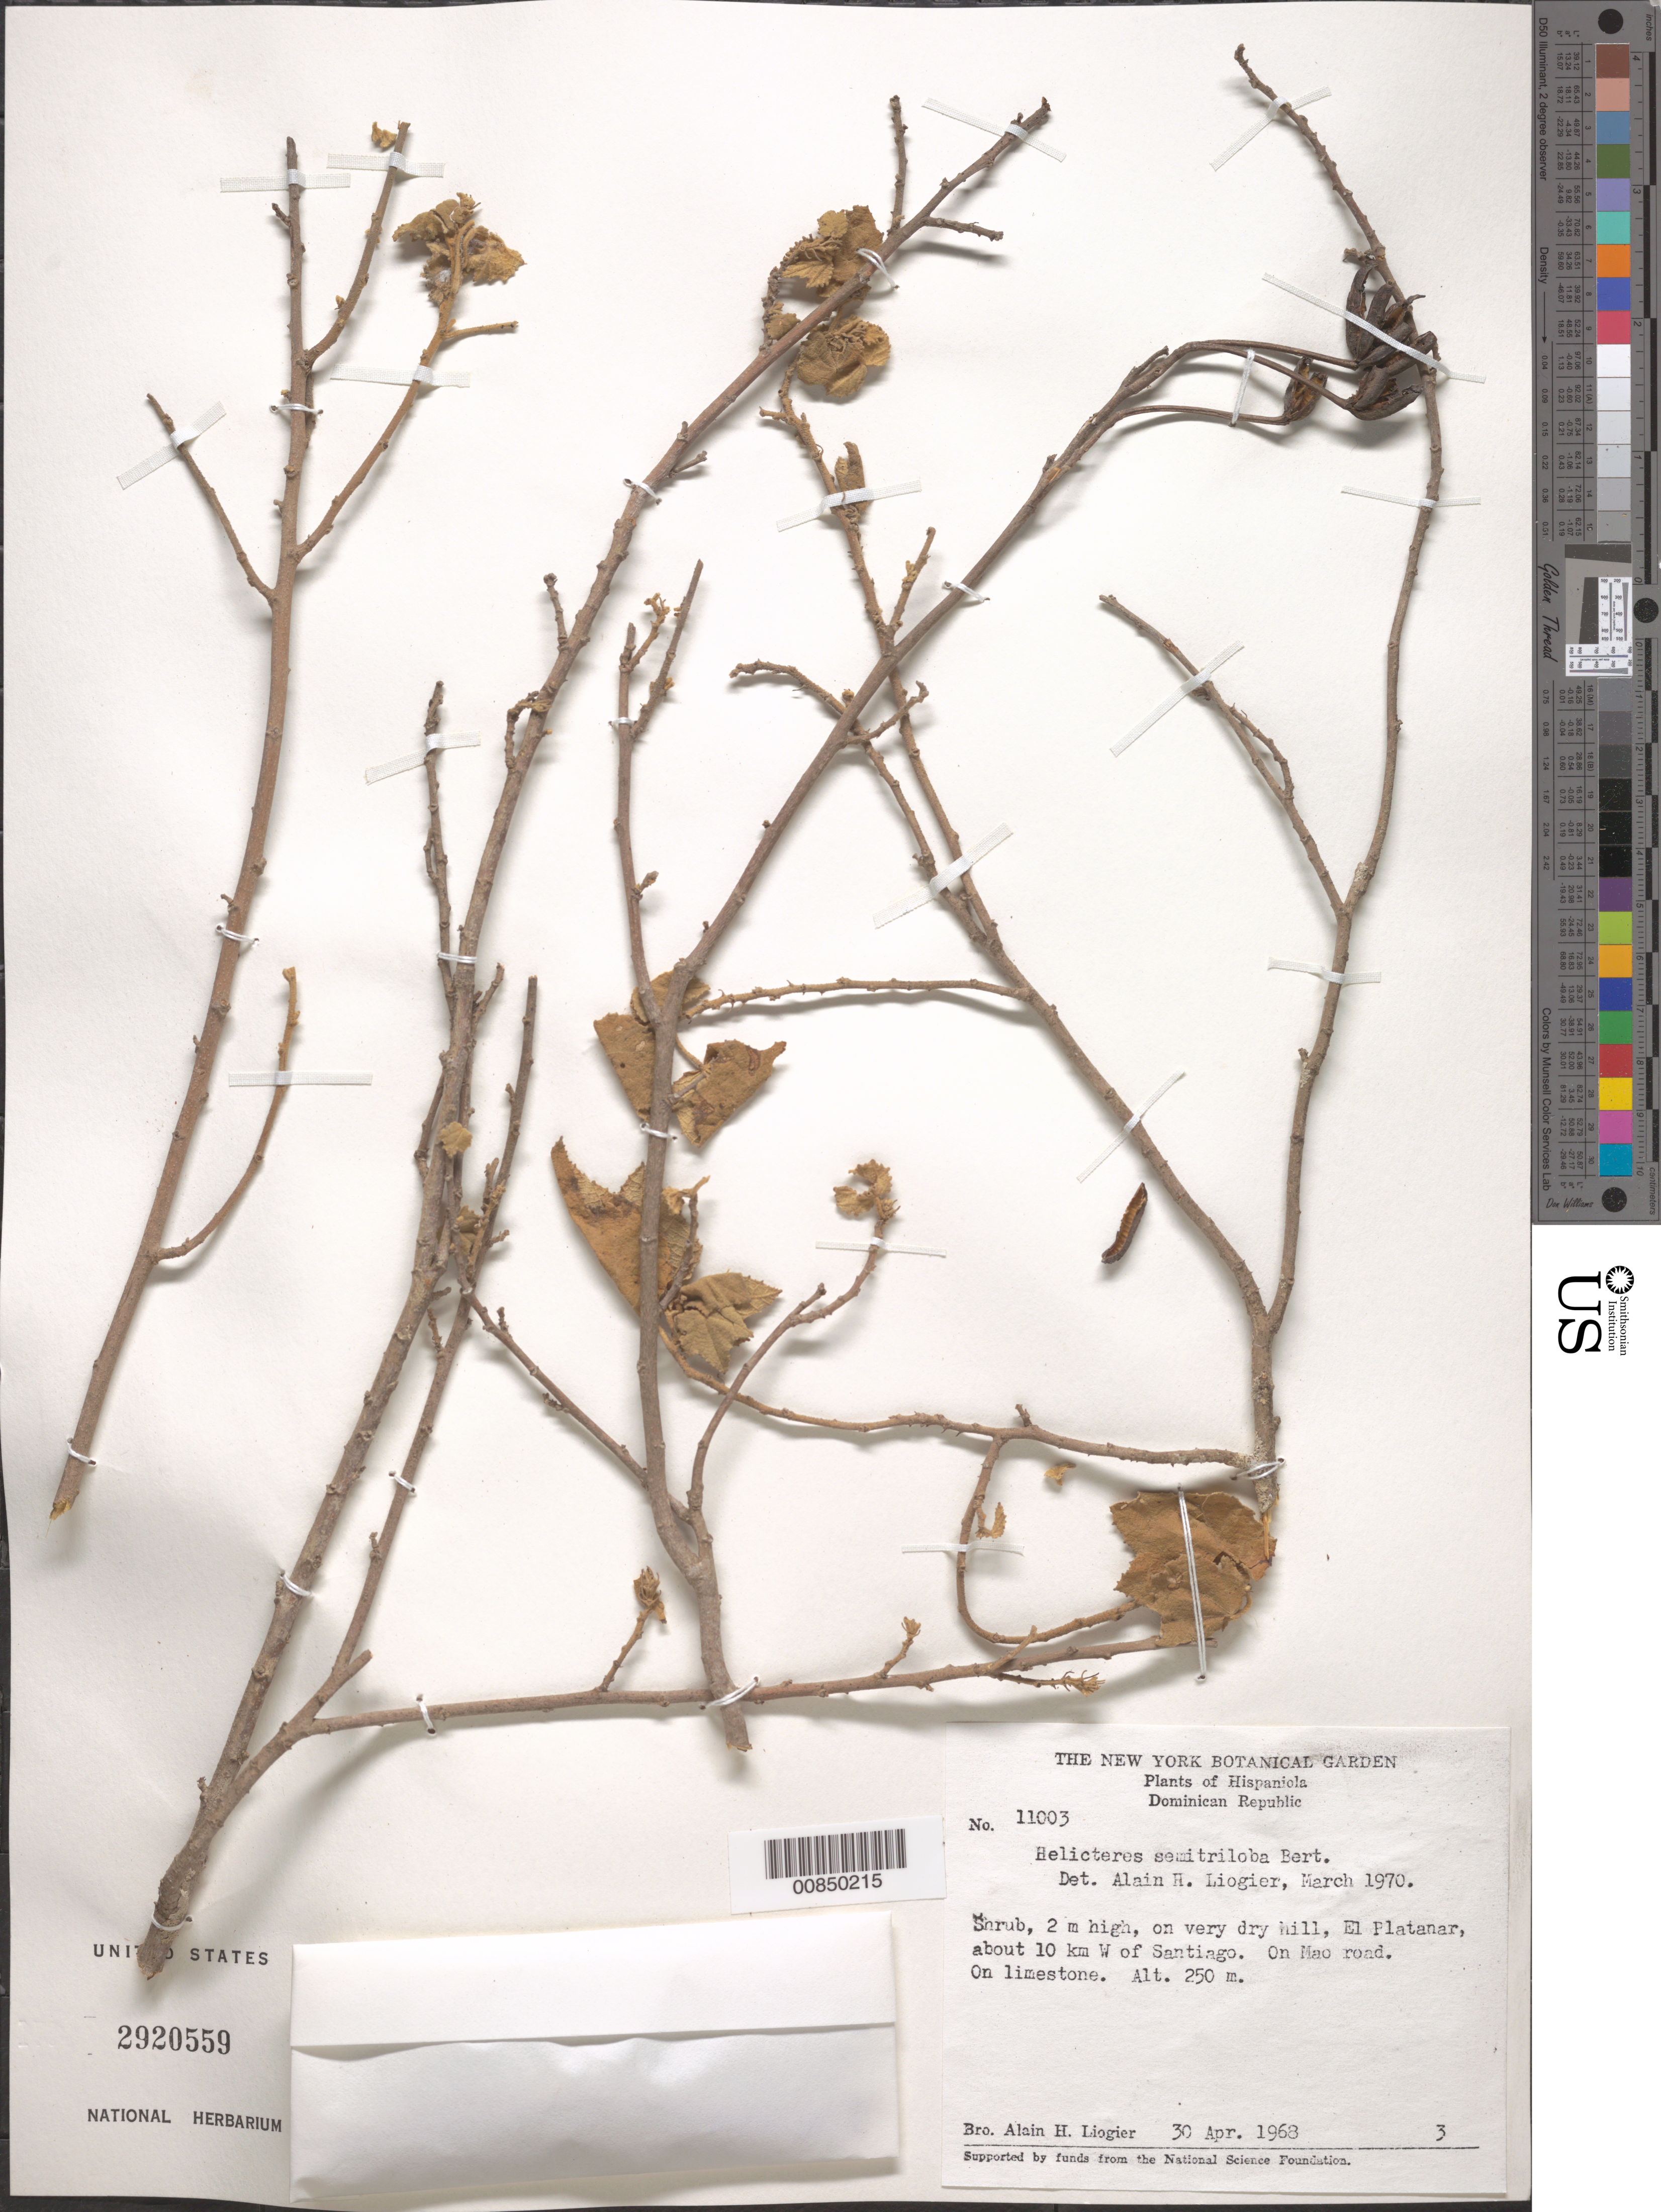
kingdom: Plantae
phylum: Tracheophyta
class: Magnoliopsida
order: Malvales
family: Malvaceae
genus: Helicteres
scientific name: Helicteres semitriloba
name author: Bertero ex DC.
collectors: A. H. Liogier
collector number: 11003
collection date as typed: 30 Apr 1968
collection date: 1968-04-30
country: Dominican Republic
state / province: Santiago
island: Hispaniola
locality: El Platanar, about 10 km W of Santiago, on Mao road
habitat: On very dry hill, on limestone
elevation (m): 250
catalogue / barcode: US 2920559